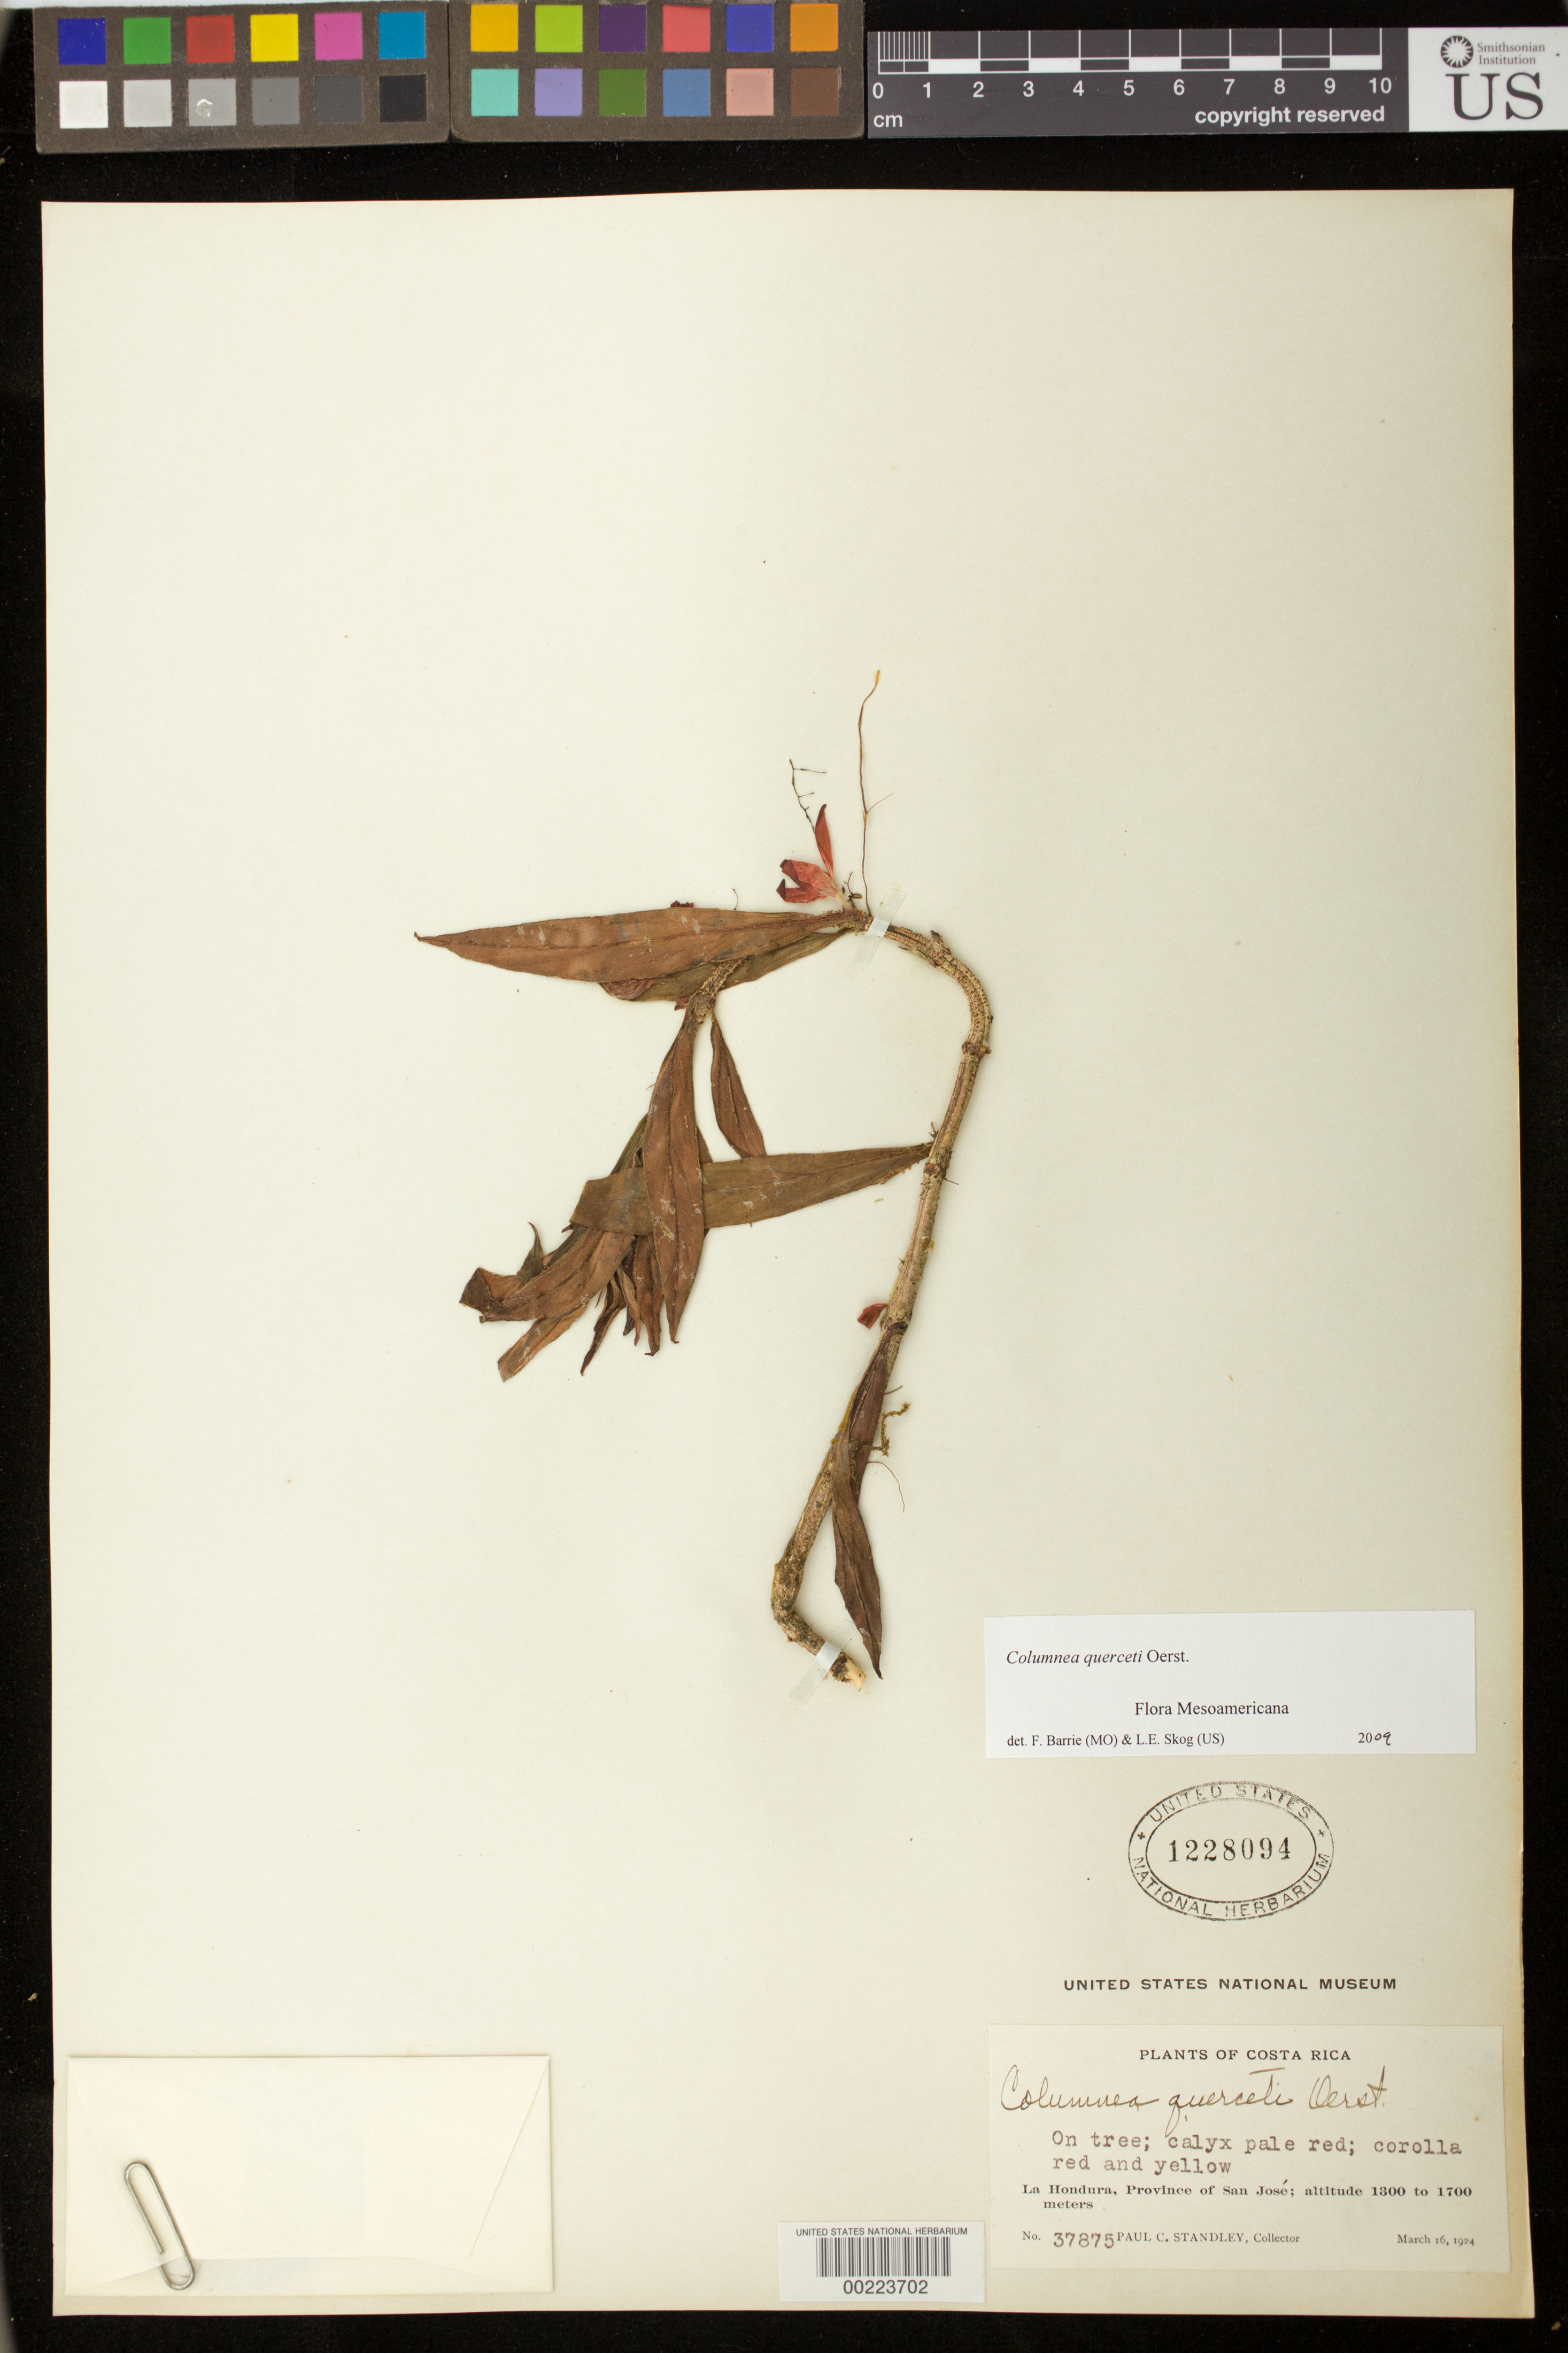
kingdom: Plantae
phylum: Tracheophyta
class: Magnoliopsida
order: Lamiales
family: Gesneriaceae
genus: Columnea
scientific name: Columnea querceti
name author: Oerst.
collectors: P. C. Standley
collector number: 37875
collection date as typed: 16 Mar 1924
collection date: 1924-03-16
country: Costa Rica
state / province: San José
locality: La Hondura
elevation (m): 1300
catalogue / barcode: US 1228094